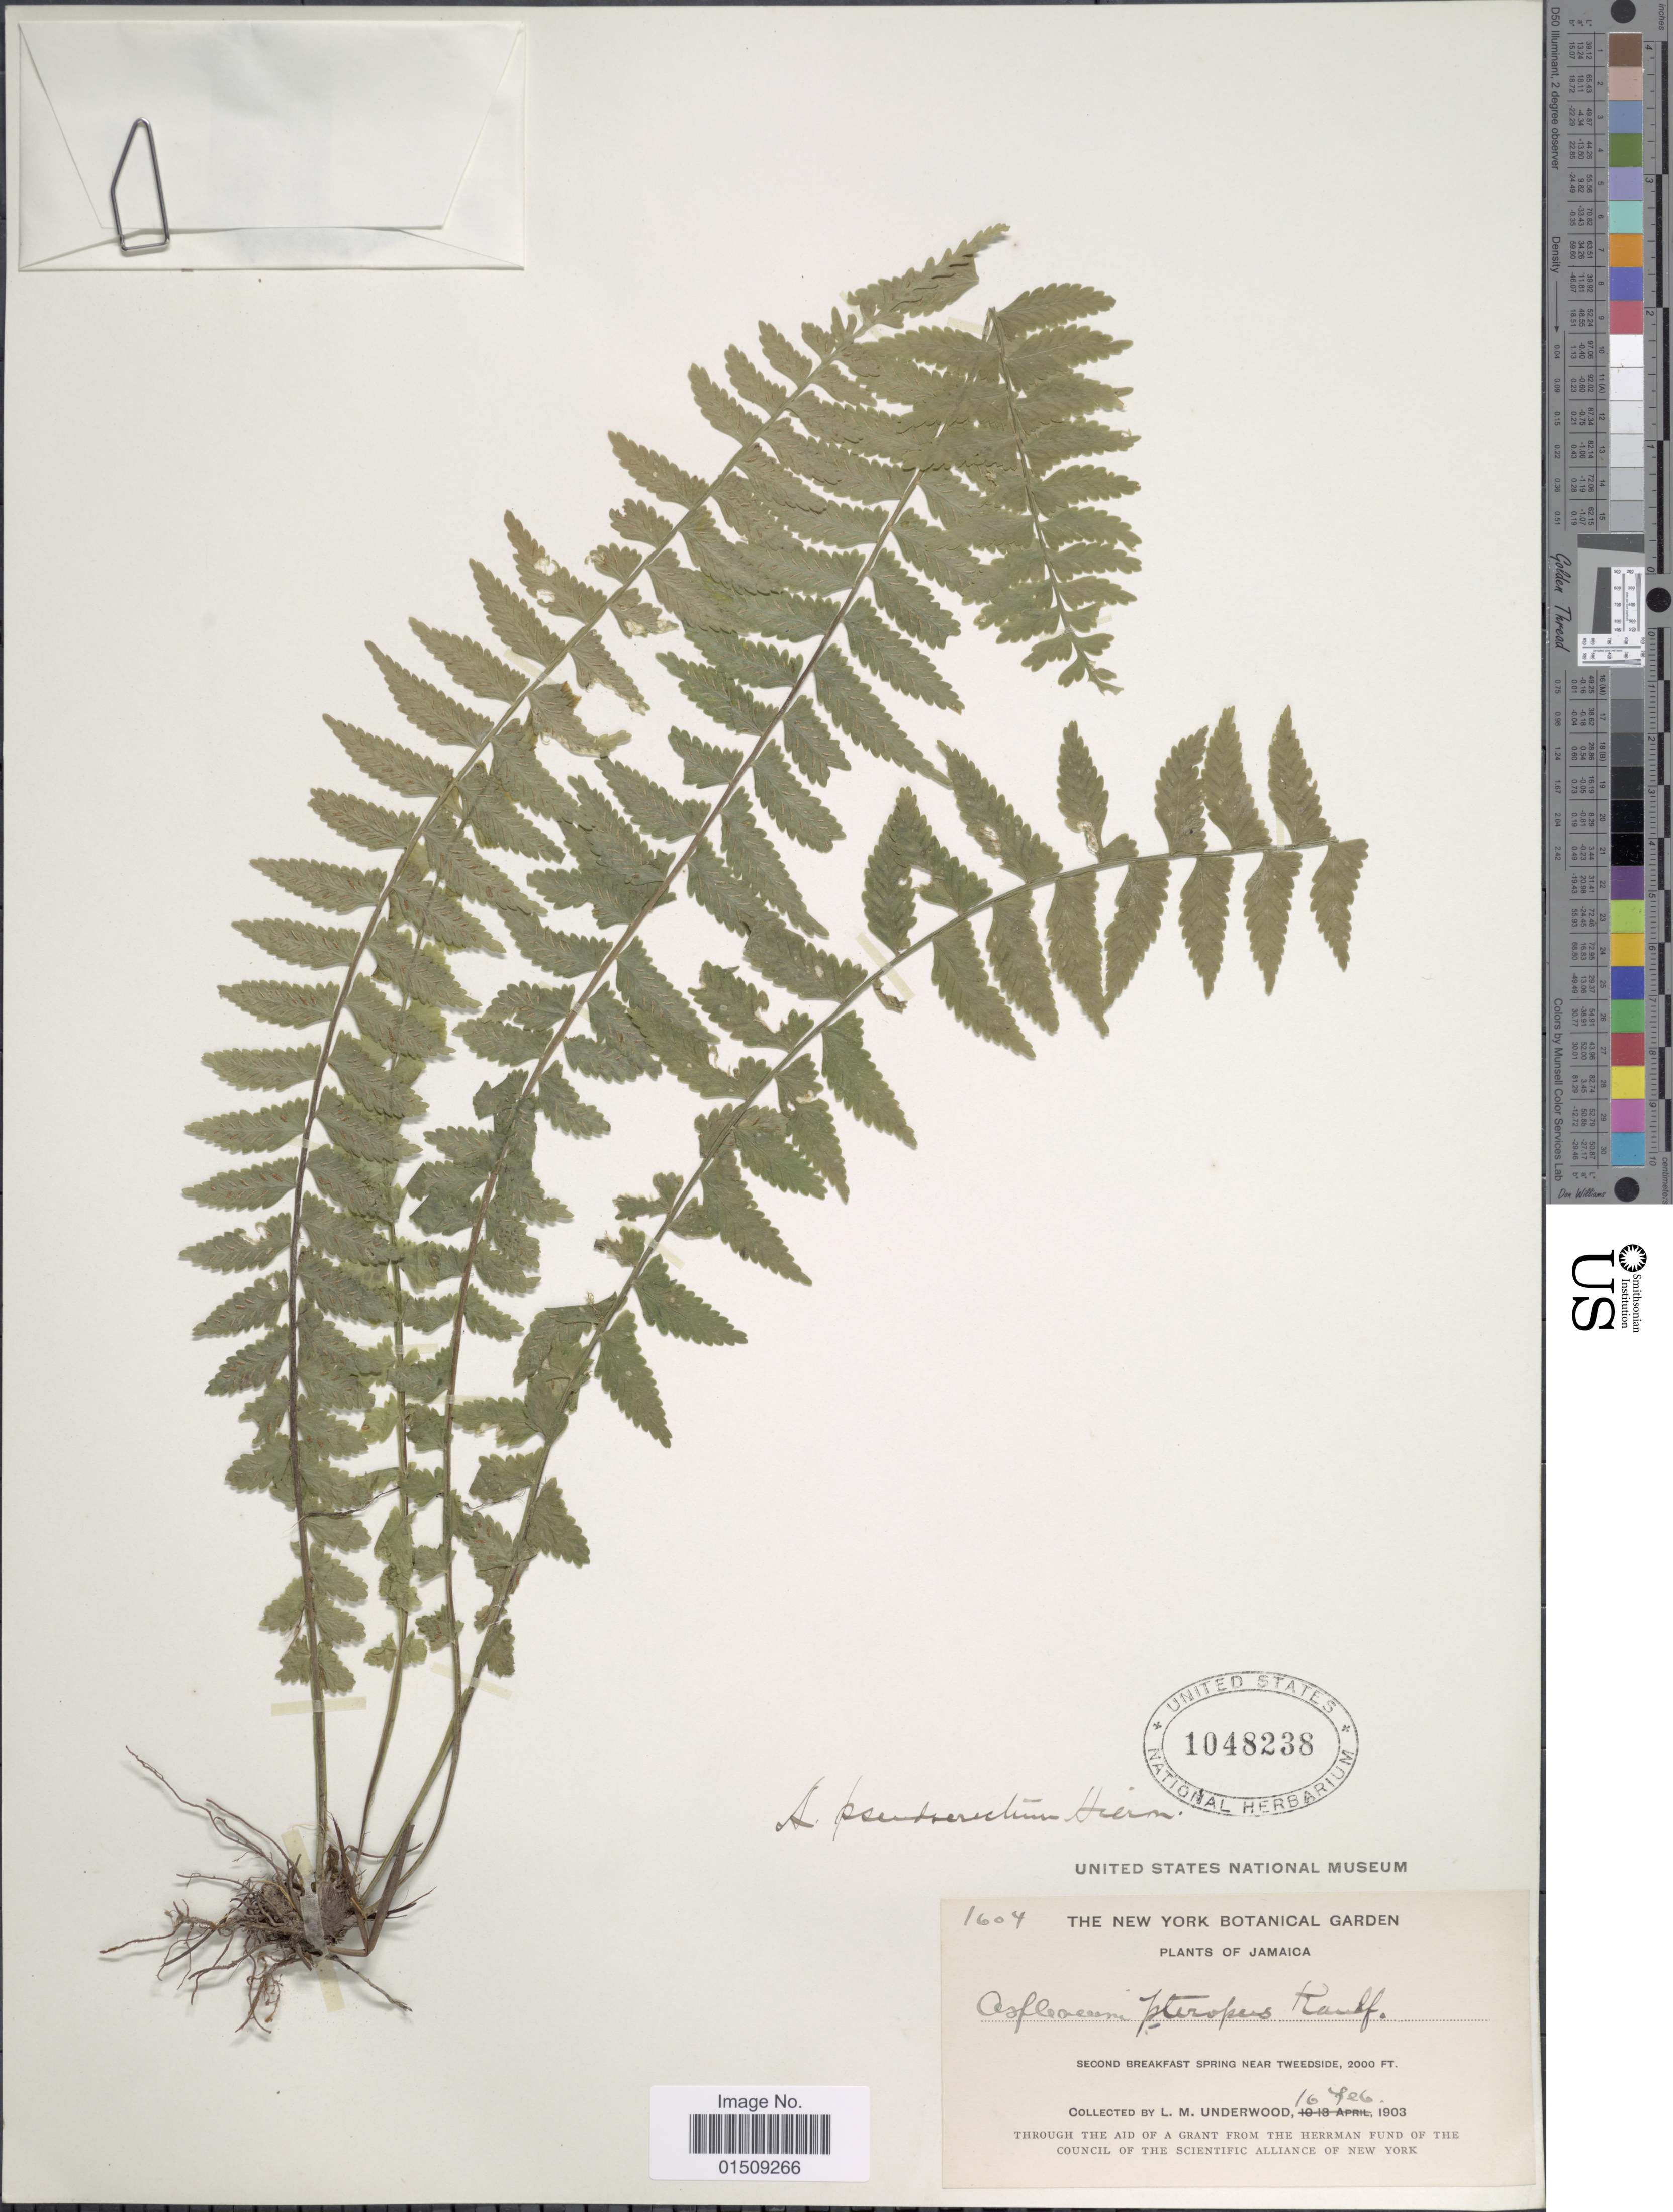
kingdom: Plantae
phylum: Tracheophyta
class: Polypodiopsida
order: Polypodiales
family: Aspleniaceae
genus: Asplenium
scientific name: Asplenium pteropus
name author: Kaulf.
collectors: L. M. Underwood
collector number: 1604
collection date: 1903-02-10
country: Jamaica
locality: Second Breakfast Spring near Tweedside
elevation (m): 610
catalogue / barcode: US 1048238